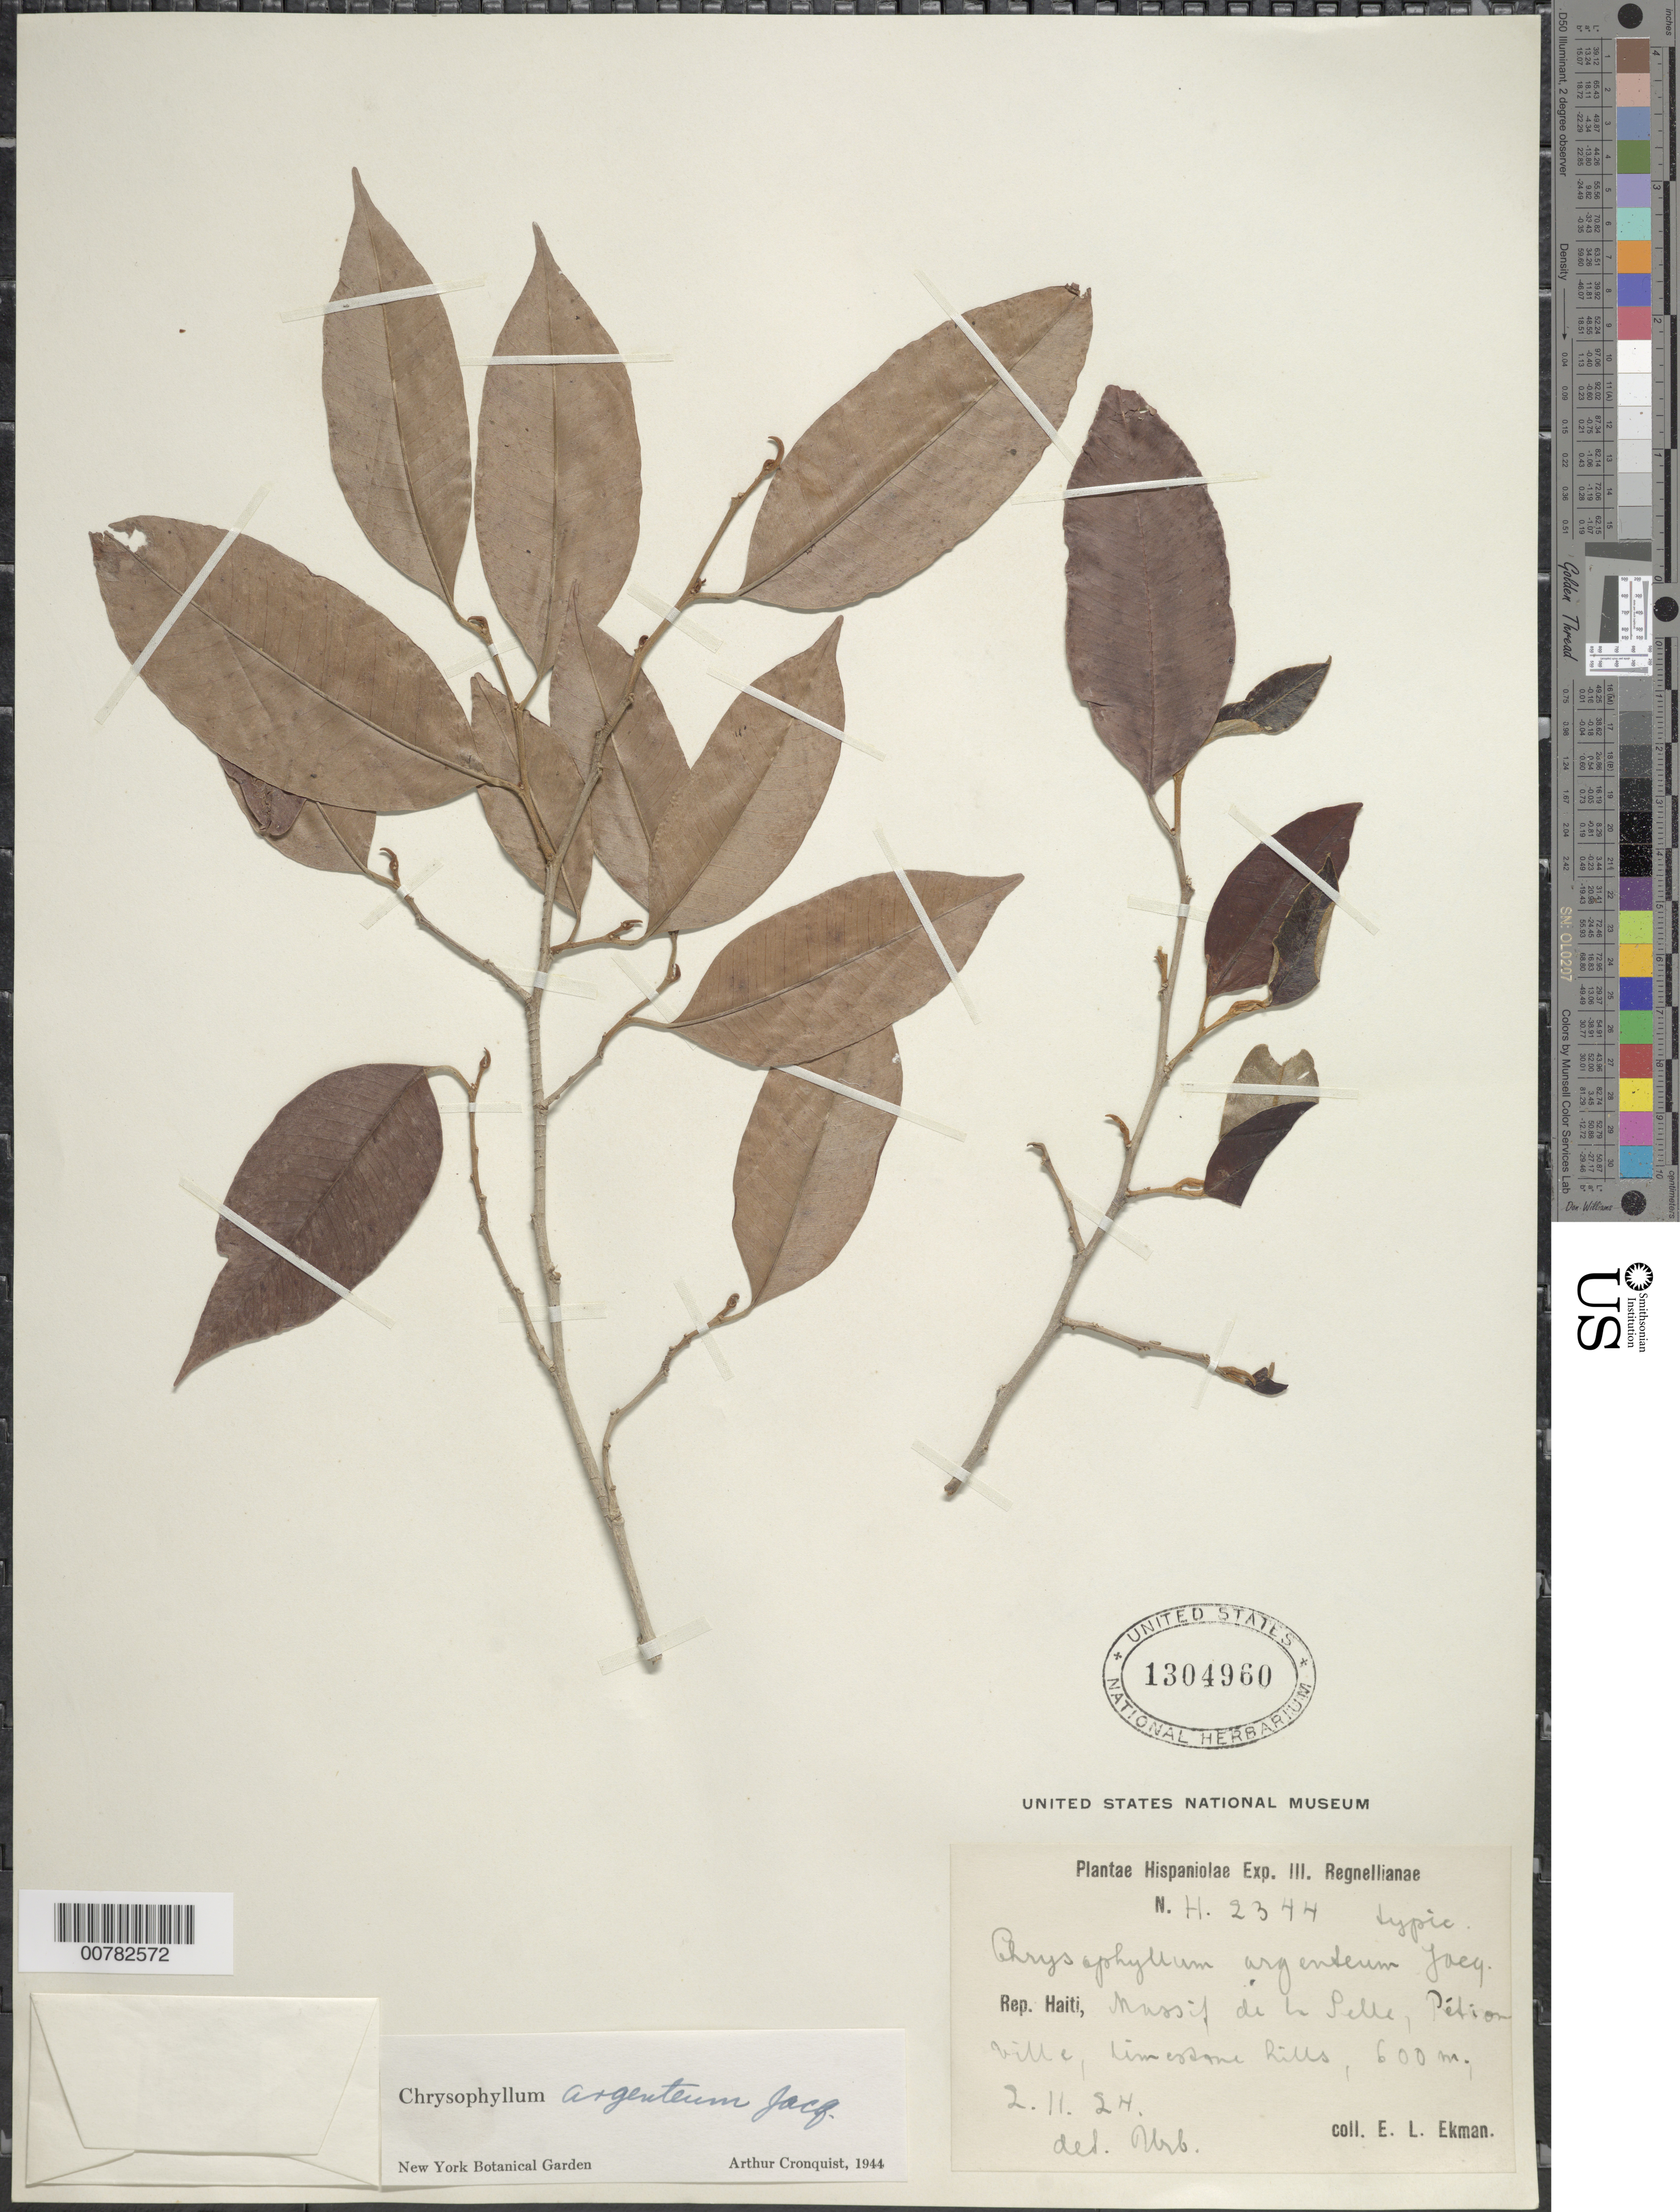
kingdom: Plantae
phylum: Tracheophyta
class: Magnoliopsida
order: Ericales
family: Sapotaceae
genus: Chrysophyllum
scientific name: Chrysophyllum argenteum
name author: Jacq.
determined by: Cronquist, A. J.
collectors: E. L. Ekman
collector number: H 2344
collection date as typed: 02 Nov 1924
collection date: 1924-11-02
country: Haiti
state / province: Ouest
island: Hispaniola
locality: Pétionville, Massif de la Selle.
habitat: Limestone hills.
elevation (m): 600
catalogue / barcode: US 1304960